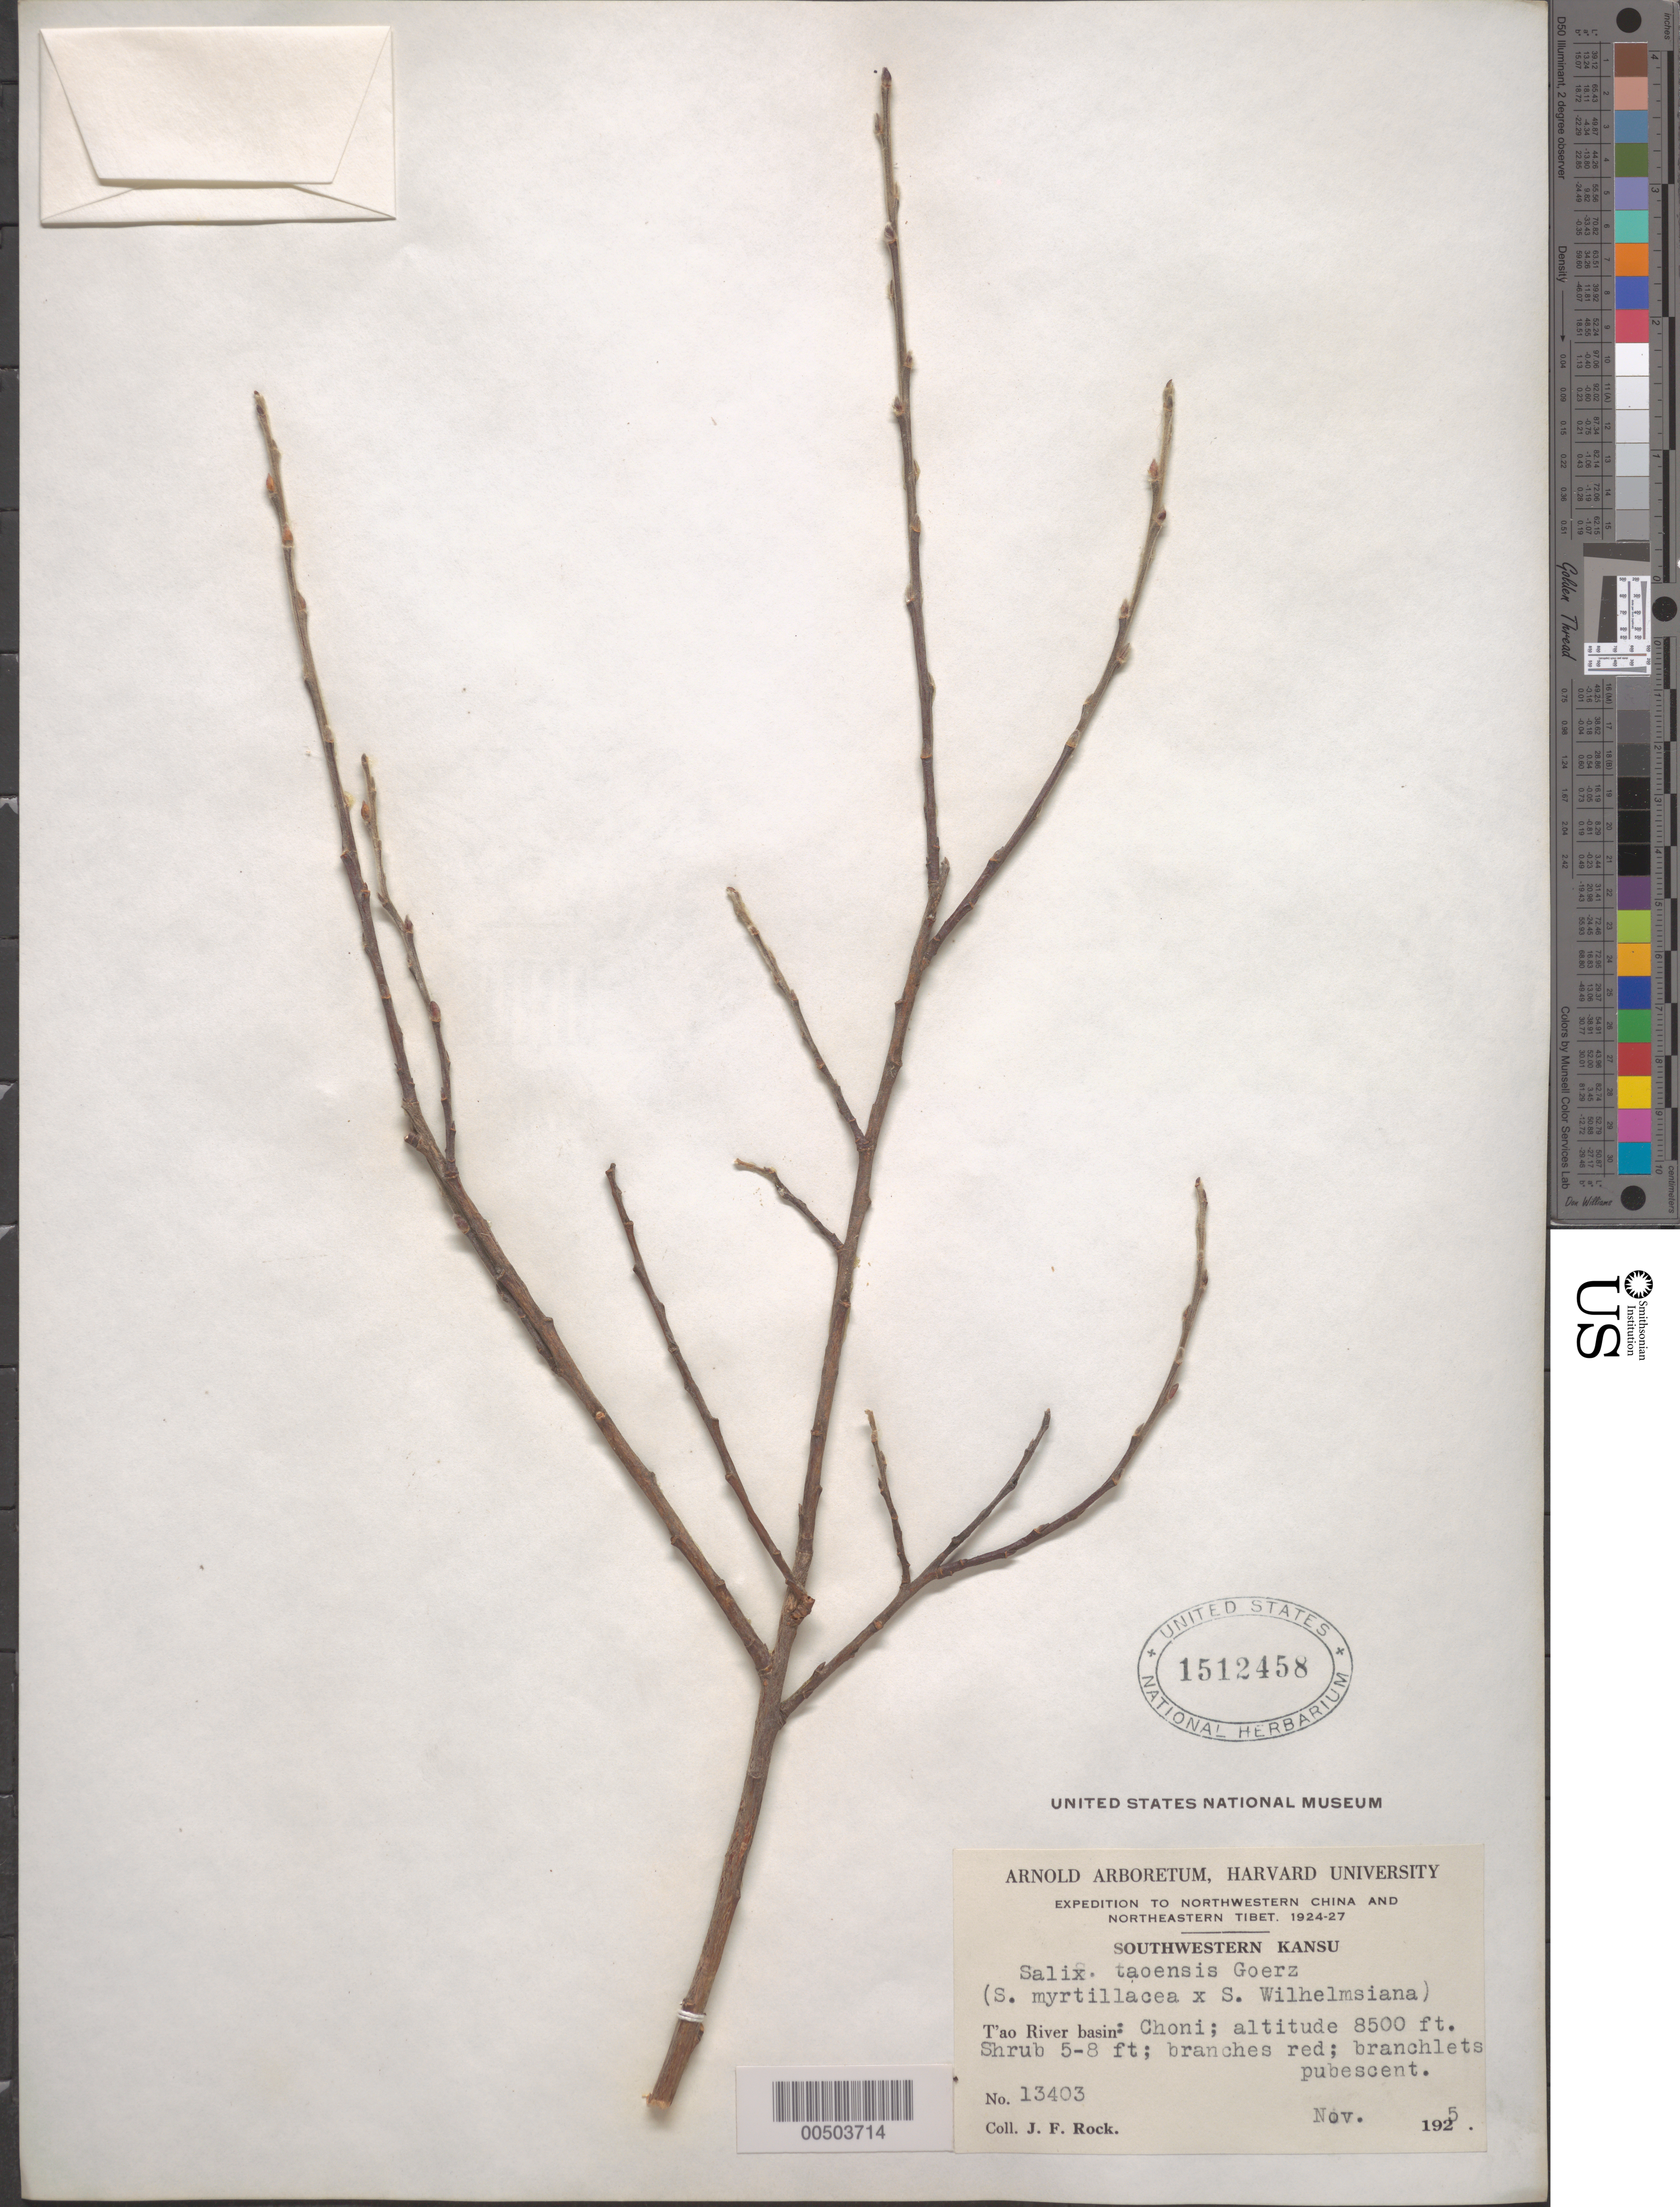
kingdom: Plantae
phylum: Tracheophyta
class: Magnoliopsida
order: Malpighiales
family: Salicaceae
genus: Salix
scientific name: Salix taoensis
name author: Goerz in Rehder & Kobuski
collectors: J. F. Rock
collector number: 13403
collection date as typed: Nov 1925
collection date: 1925-11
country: China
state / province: Gansu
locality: Tao River basin: Choni;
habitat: Shrub 5-8 ft; branches red; branchlets pubescent.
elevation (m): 2591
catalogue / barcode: US 1512458